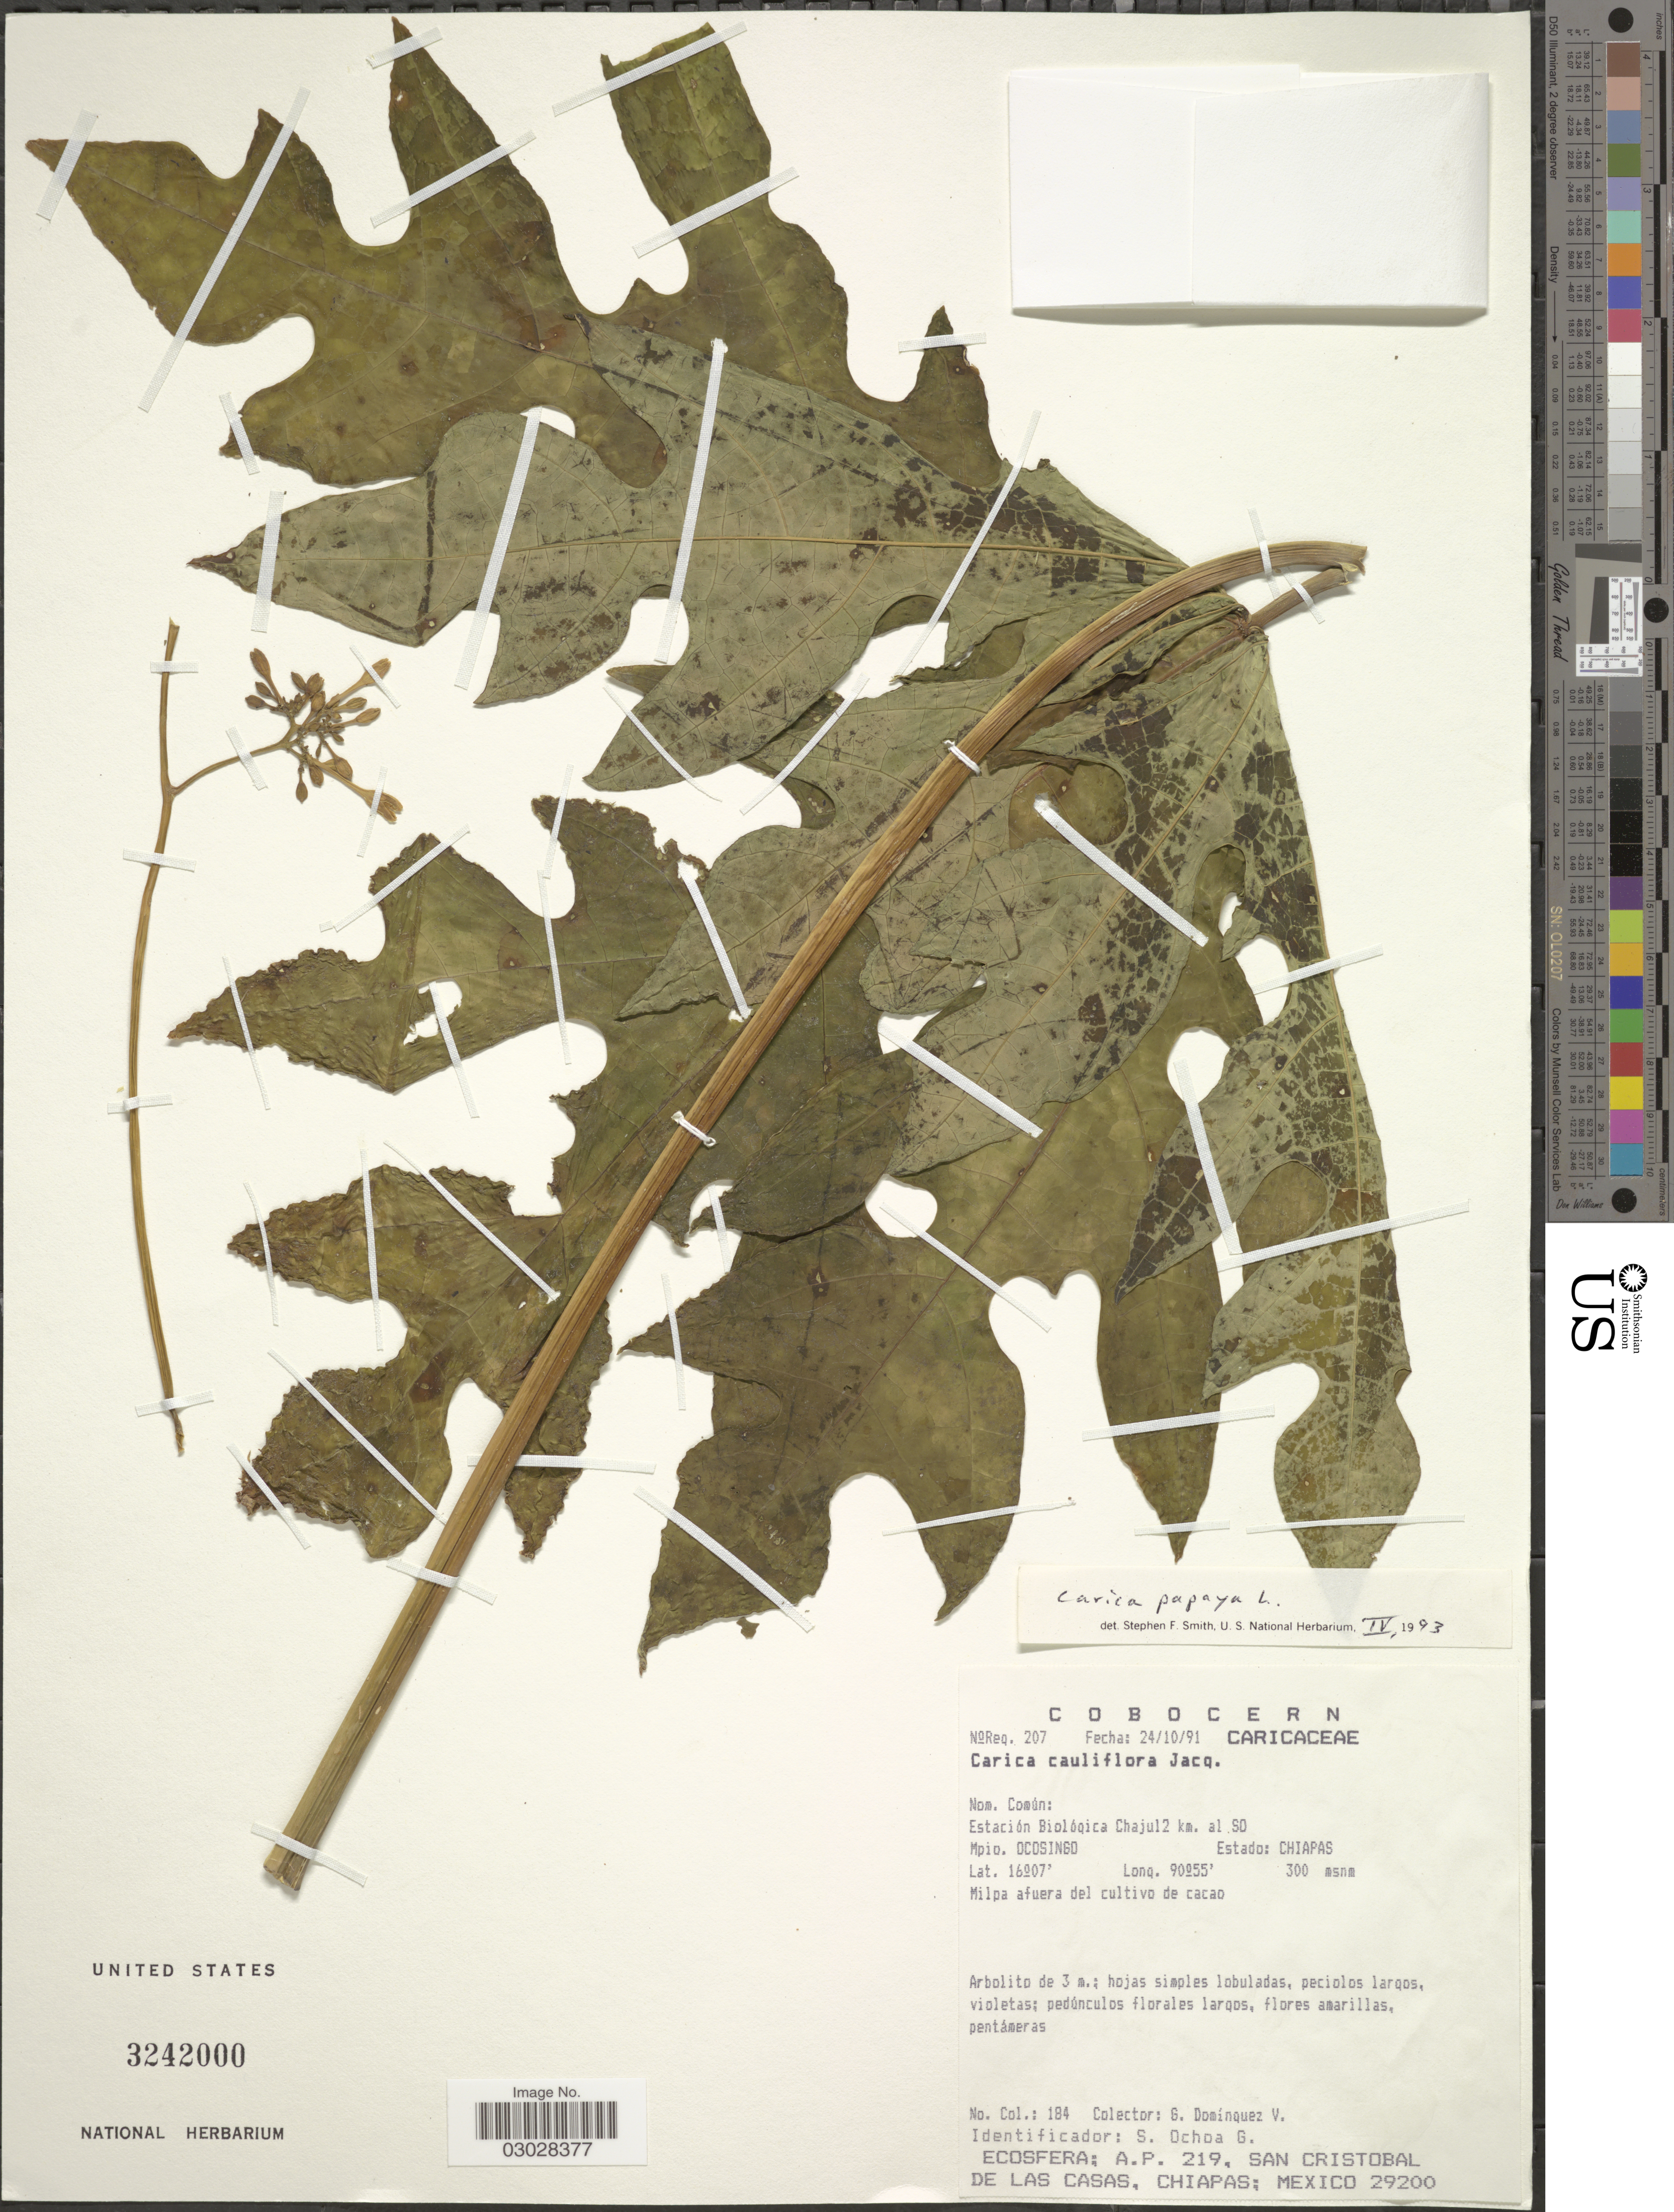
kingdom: Plantae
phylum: Tracheophyta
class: Magnoliopsida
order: Brassicales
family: Caricaceae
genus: Carica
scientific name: Carica papaya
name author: L.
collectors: G. Dominquez V.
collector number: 184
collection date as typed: Transcribed d/m/y: 24/10/91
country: Mexico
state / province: Chiapas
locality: Estación Biológica Chajul 2 km. al SO, Mpio. Ocosingo.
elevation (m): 300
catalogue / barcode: US 3242000